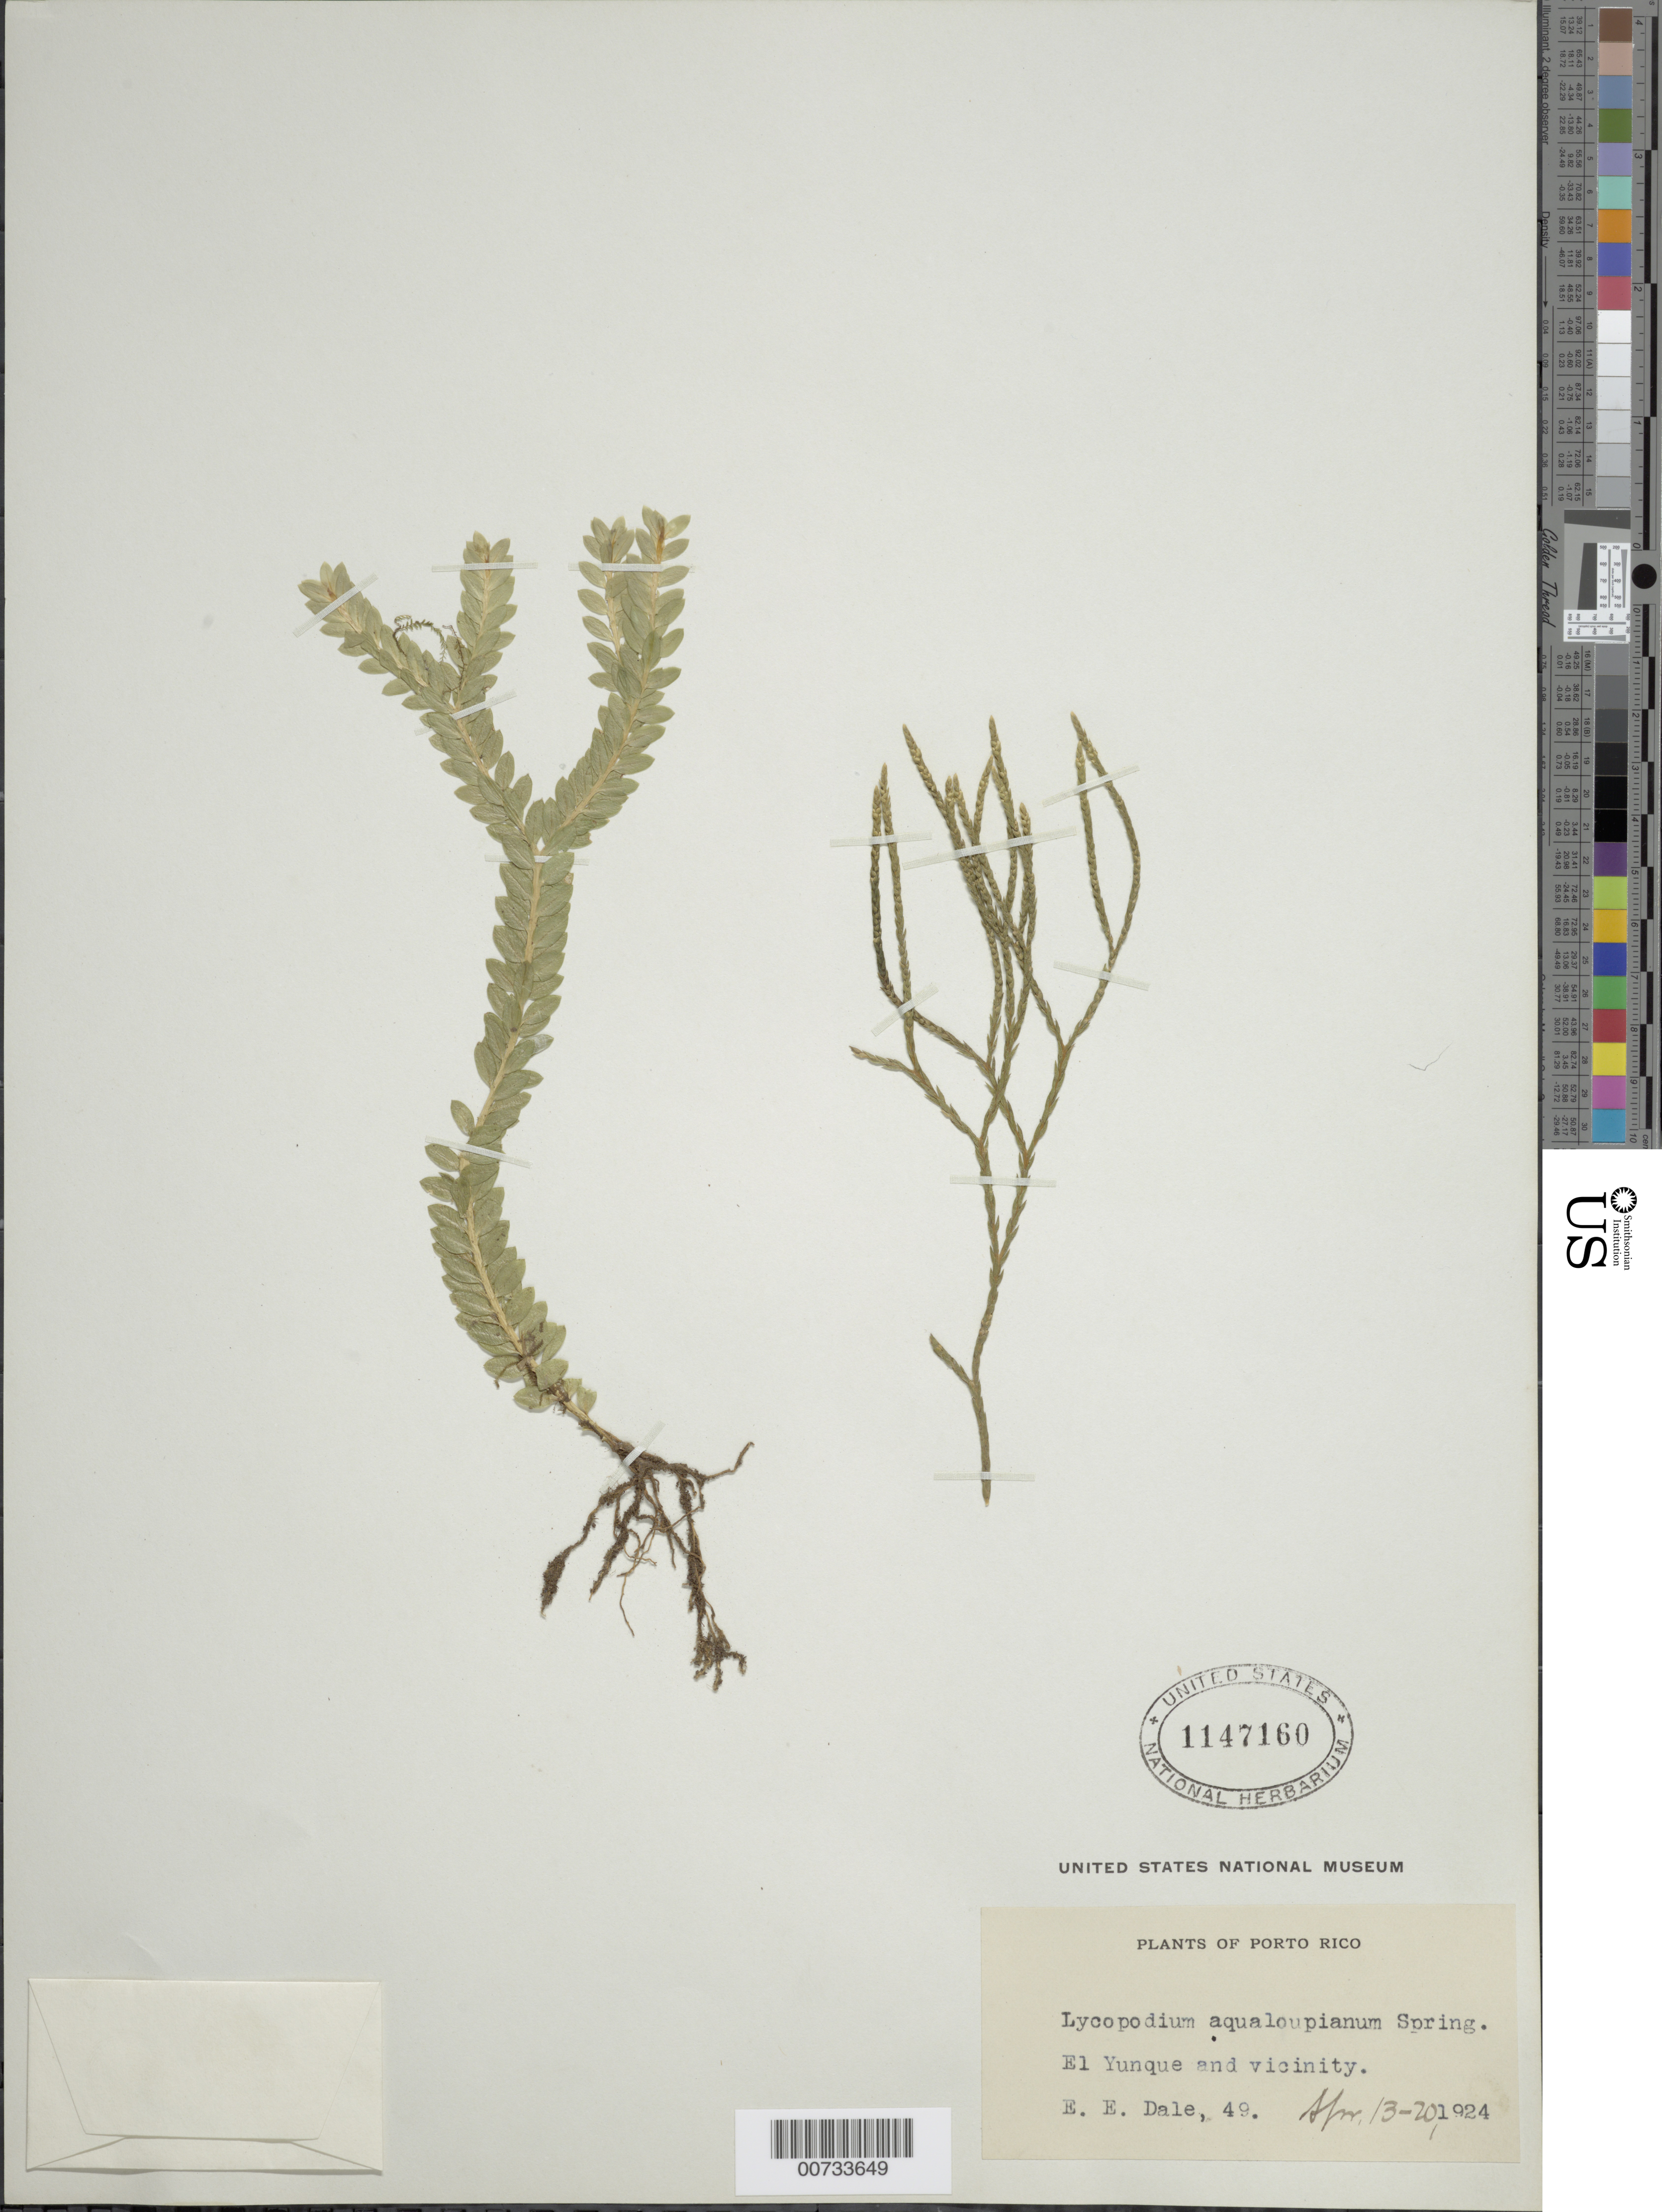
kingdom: Plantae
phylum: Tracheophyta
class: Lycopodiopsida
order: Lycopodiales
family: Lycopodiaceae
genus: Phlegmariurus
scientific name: Phlegmariurus aqualupianus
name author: (Spring) B. Øllg.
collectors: E. Dale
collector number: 49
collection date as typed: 13 Apr 1924 to 20 Apr 1924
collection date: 1924-04-13/1924-04-20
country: Puerto Rico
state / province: Río Grande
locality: El Yunque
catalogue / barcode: US 1147160